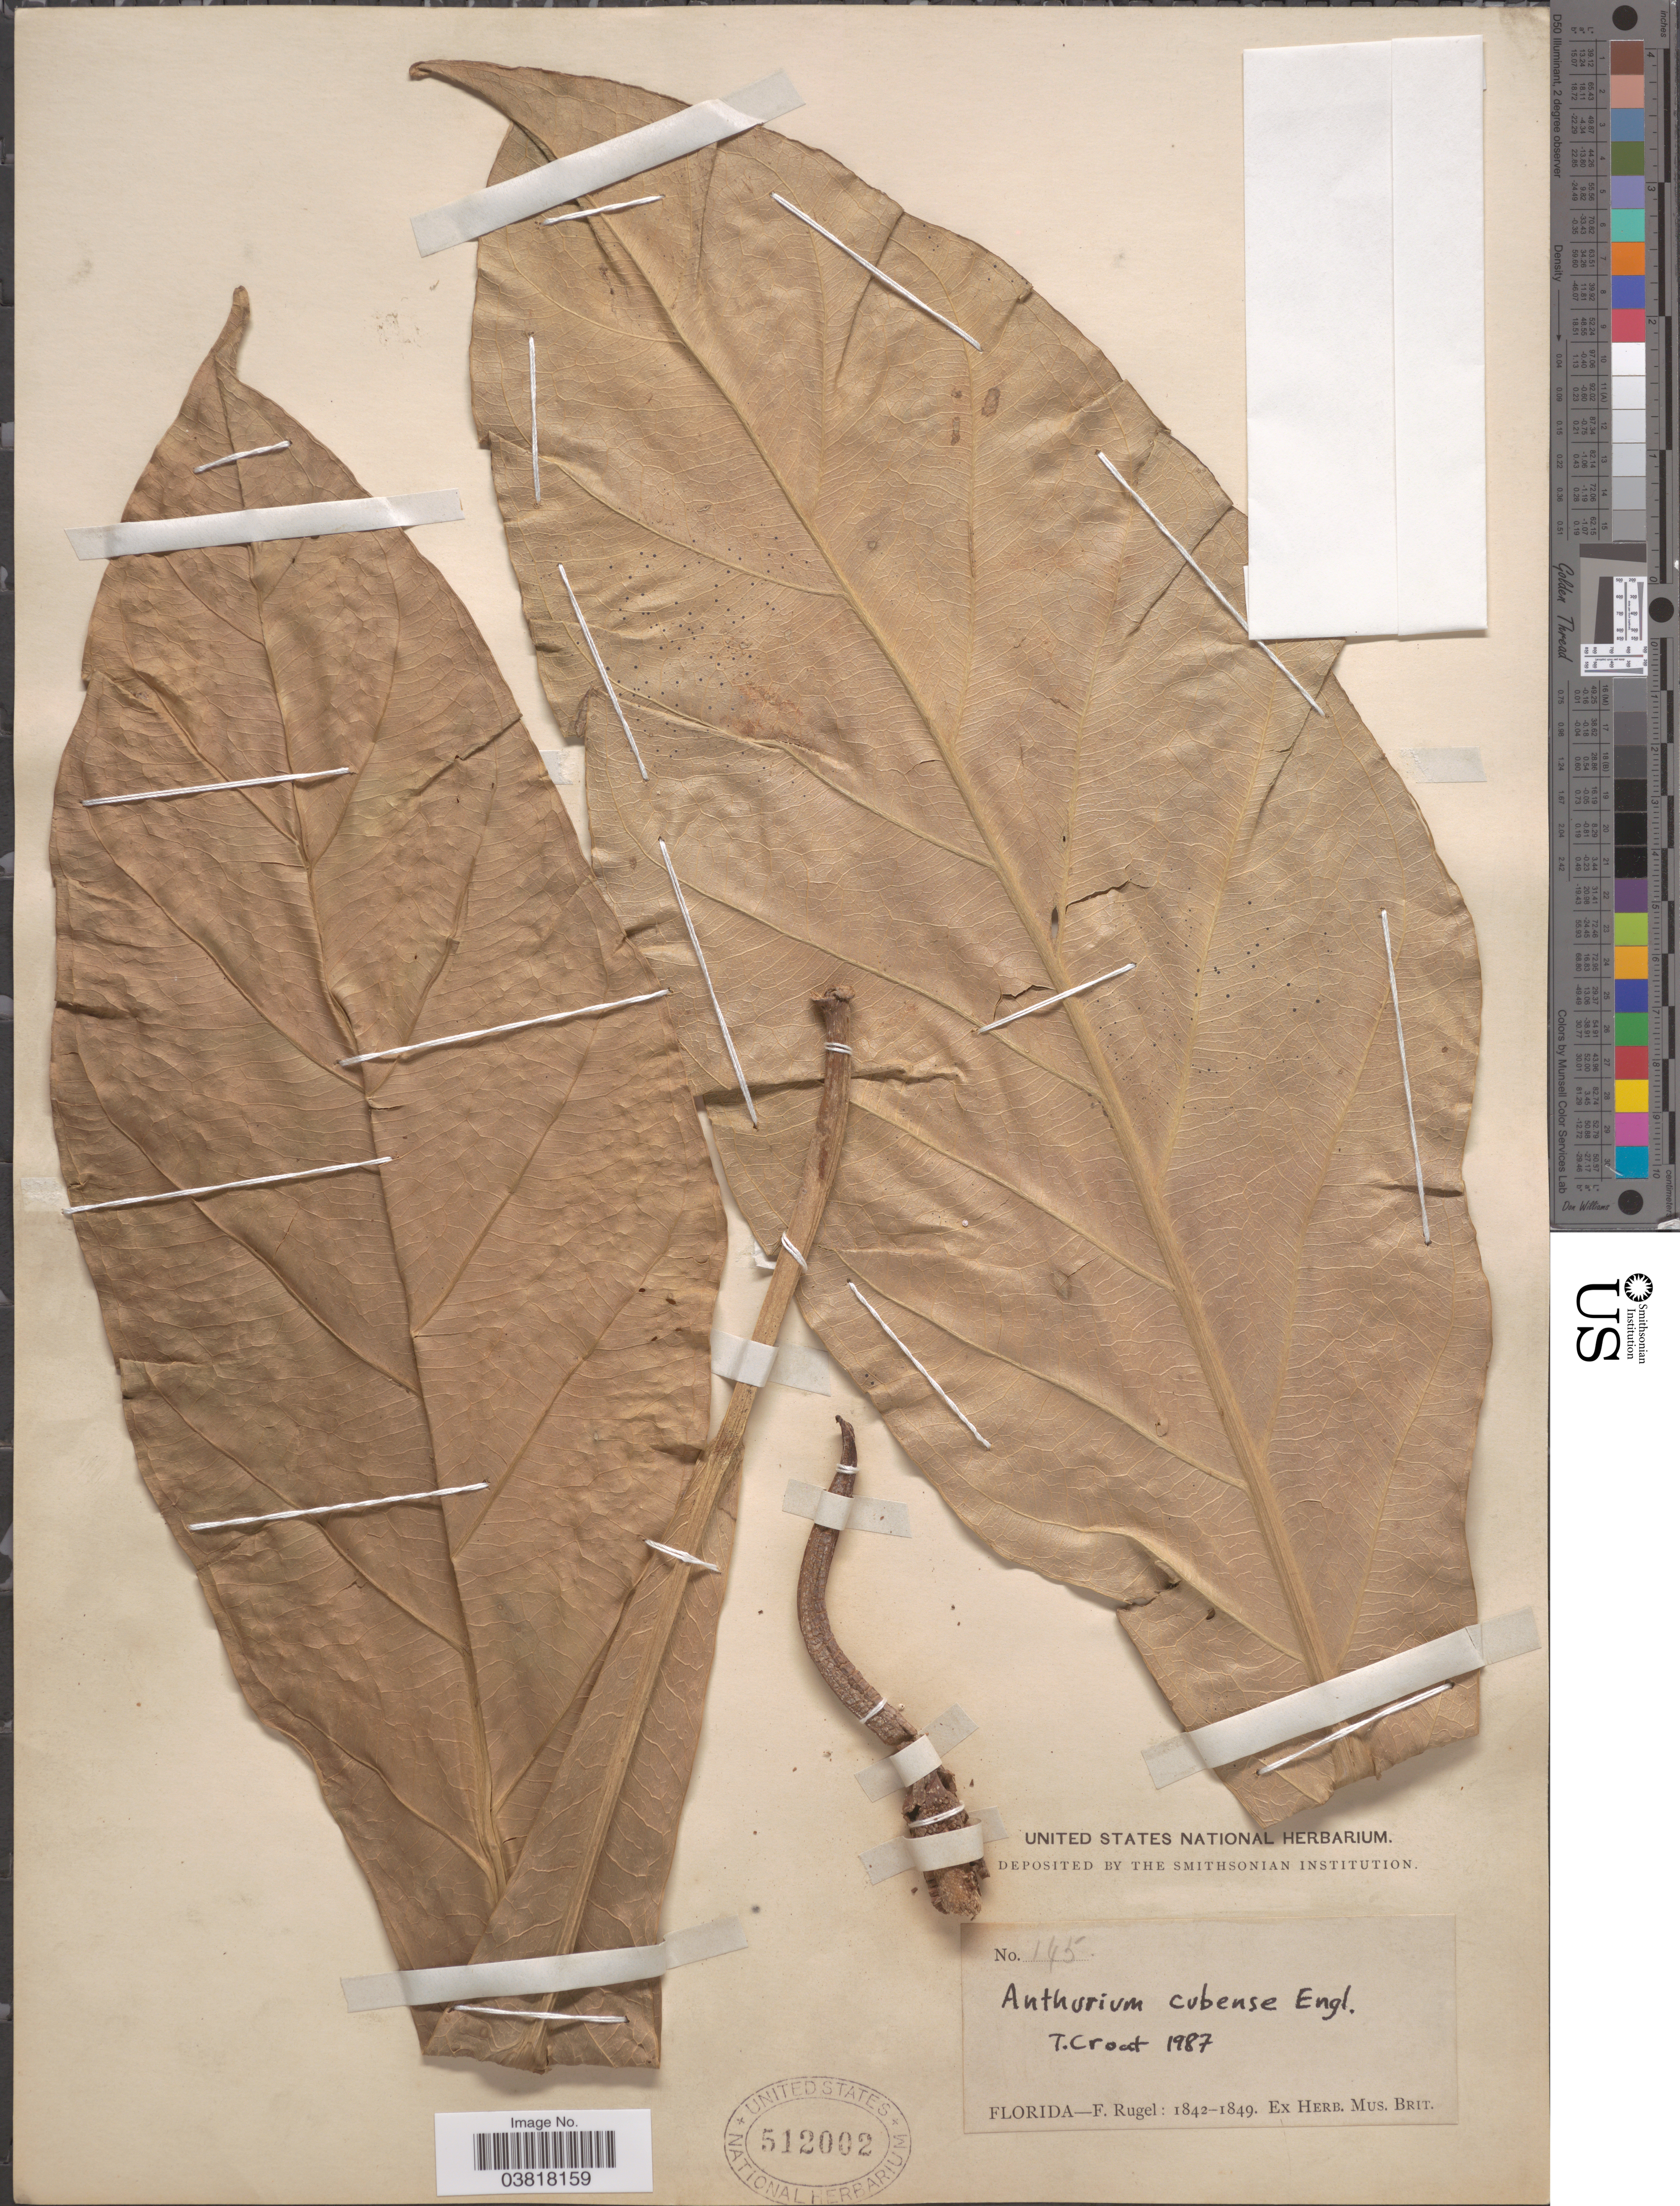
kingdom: Plantae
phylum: Tracheophyta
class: Liliopsida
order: Alismatales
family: Araceae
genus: Anthurium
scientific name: Anthurium cubense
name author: Engl.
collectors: F. Rugel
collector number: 145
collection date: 1842/1849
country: United States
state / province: Florida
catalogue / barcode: US 512002